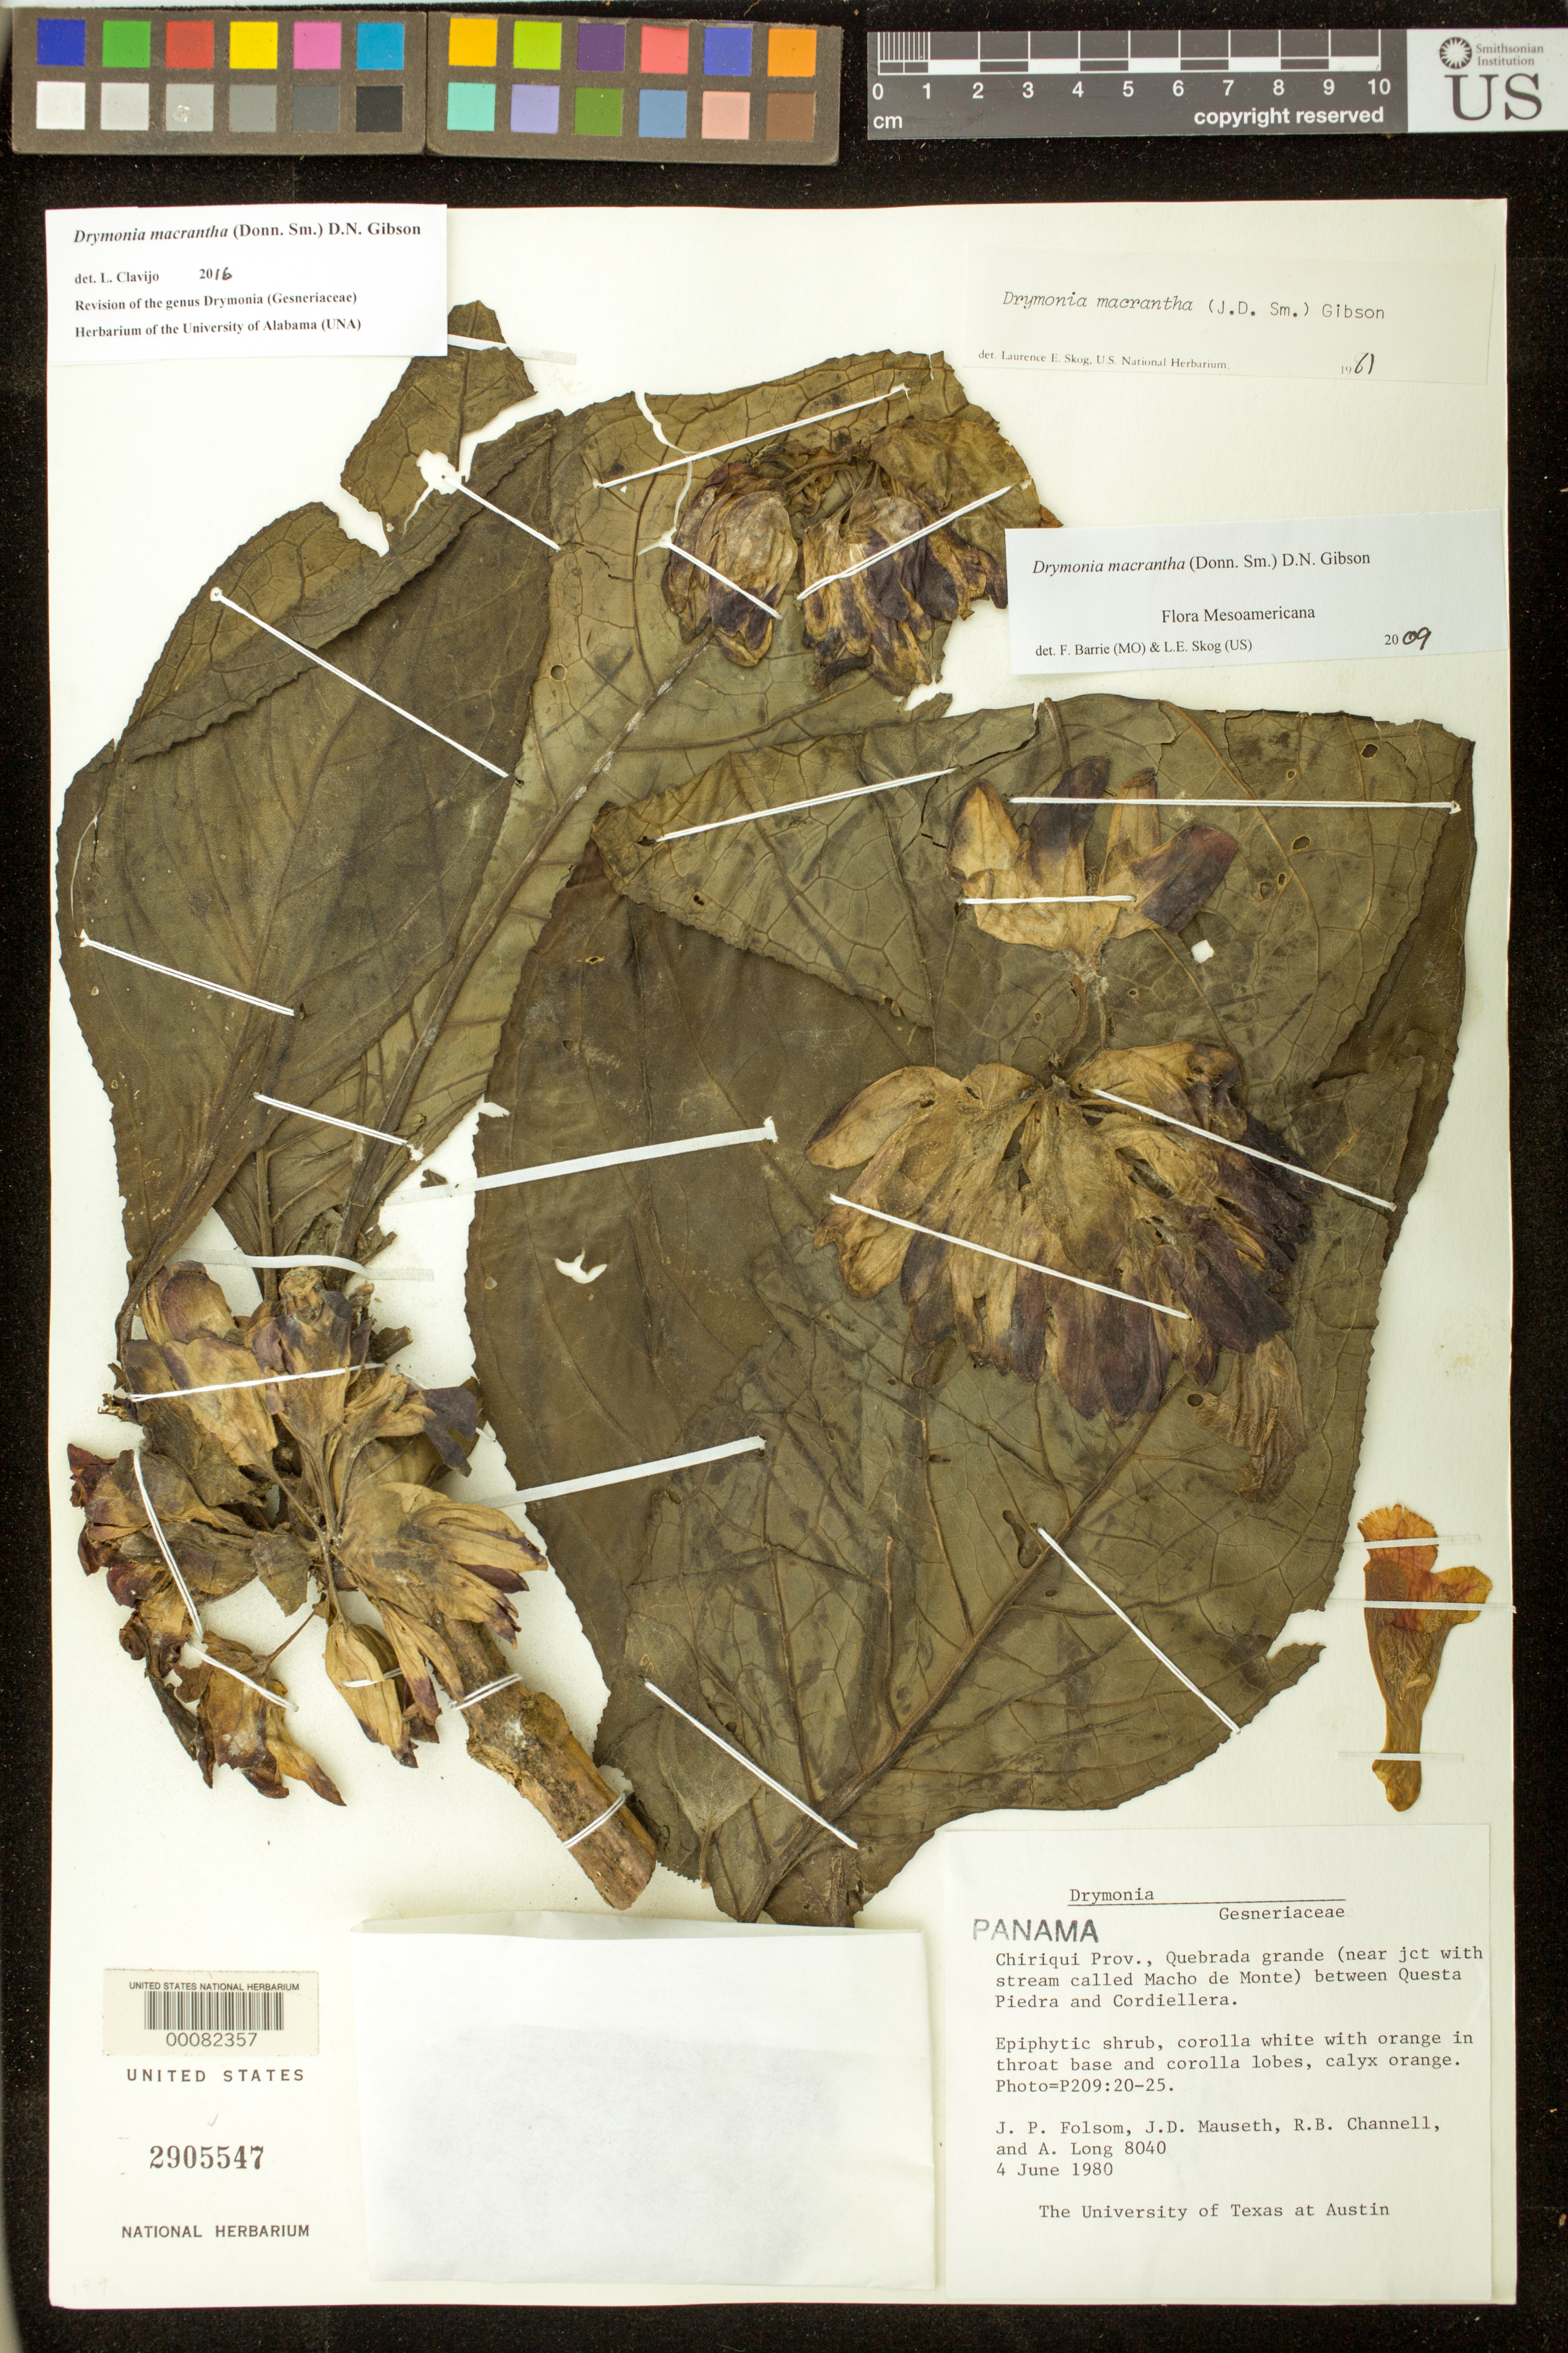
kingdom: Plantae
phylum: Tracheophyta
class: Magnoliopsida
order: Lamiales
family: Gesneriaceae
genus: Drymonia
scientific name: Drymonia macrantha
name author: (Donn. Sm.) D.N. Gibson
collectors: J. P. Folsom, J. Mauseth, R. B. Channell & A. Long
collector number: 8040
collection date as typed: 04 Jun 1980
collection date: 1980-06-04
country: Panama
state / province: Chiriquí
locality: Quebrada Grande (near jct with stream called Macho de Monte) between Questa Piedra and cordillera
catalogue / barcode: US 2905547